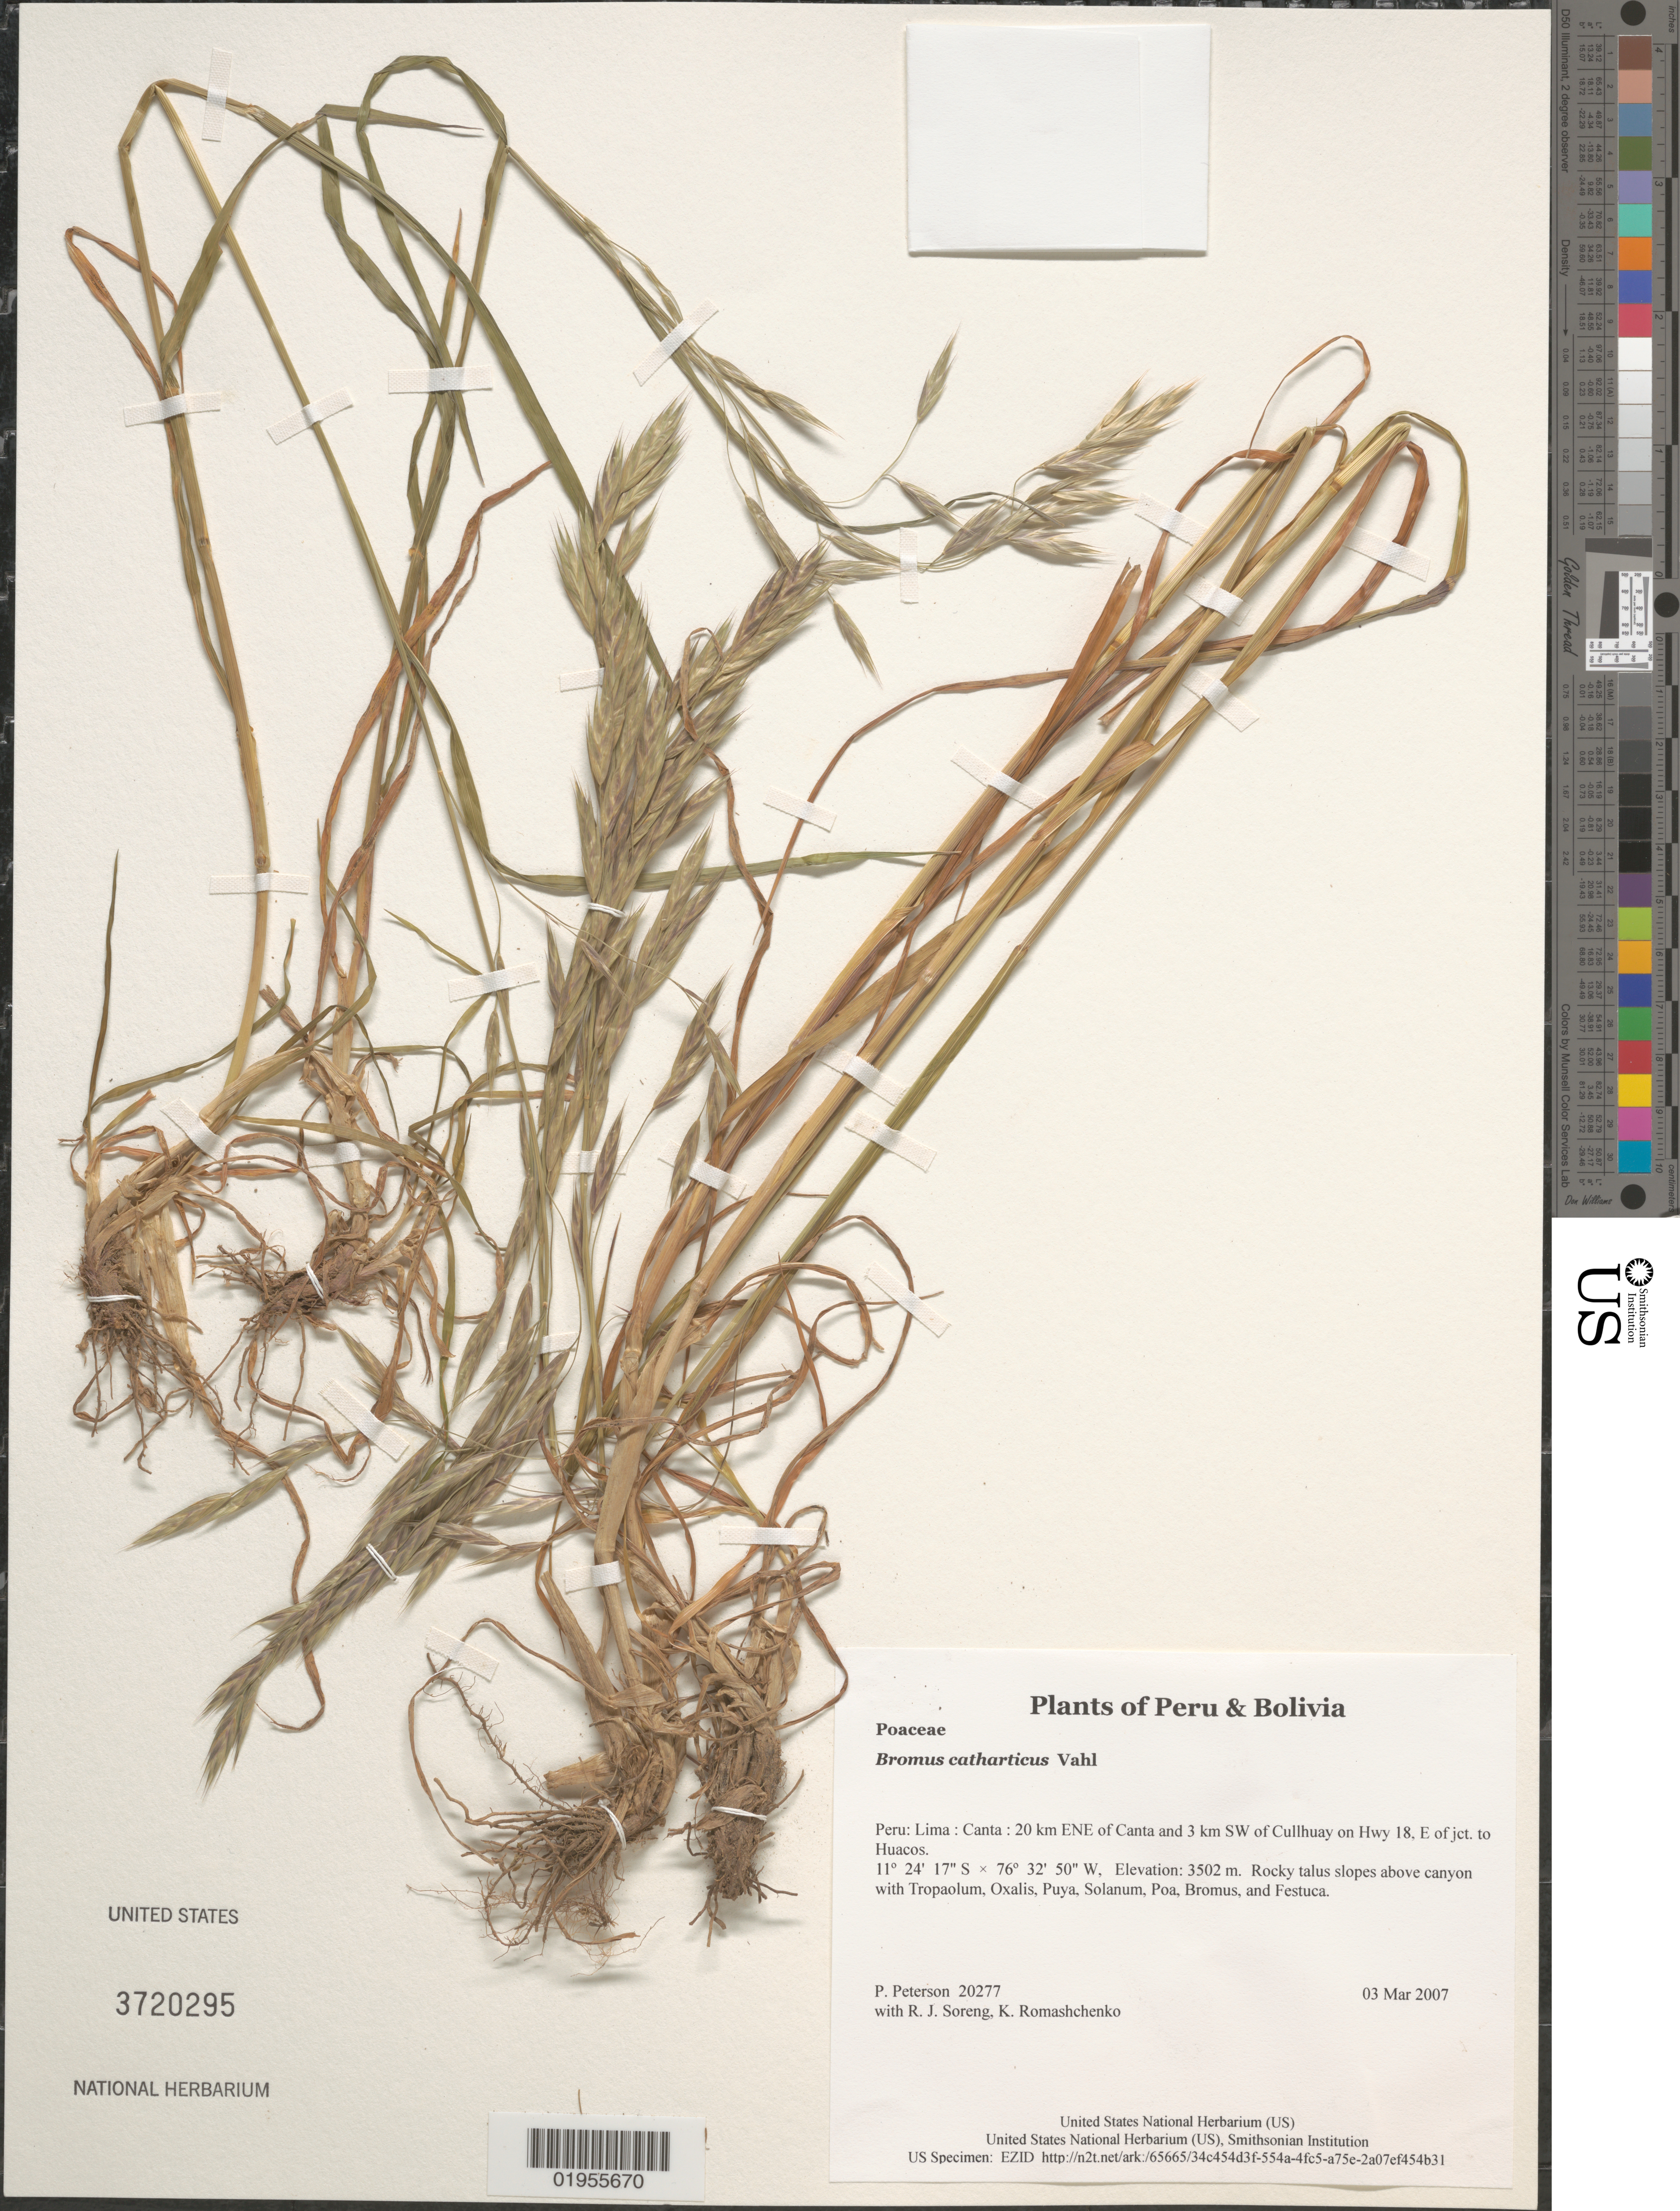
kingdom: Plantae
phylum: Tracheophyta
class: Liliopsida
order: Poales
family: Poaceae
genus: Bromus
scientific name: Bromus catharticus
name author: Vahl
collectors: P. M. Peterson, R. J. Soreng & K. Romashchenko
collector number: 20277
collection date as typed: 03 Mar 2007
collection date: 2007-03-03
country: Peru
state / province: Lima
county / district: Canta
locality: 20 km ENE of Canta and 3 km SW of Cullhuay on Hwy 18, E of jct. to Huacos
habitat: Rocky talus slopes above canyon with Tropaolum, Oxalis, Puya, Solanum, Poa, Bromus, and Festuca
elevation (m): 3502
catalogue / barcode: US 3720295